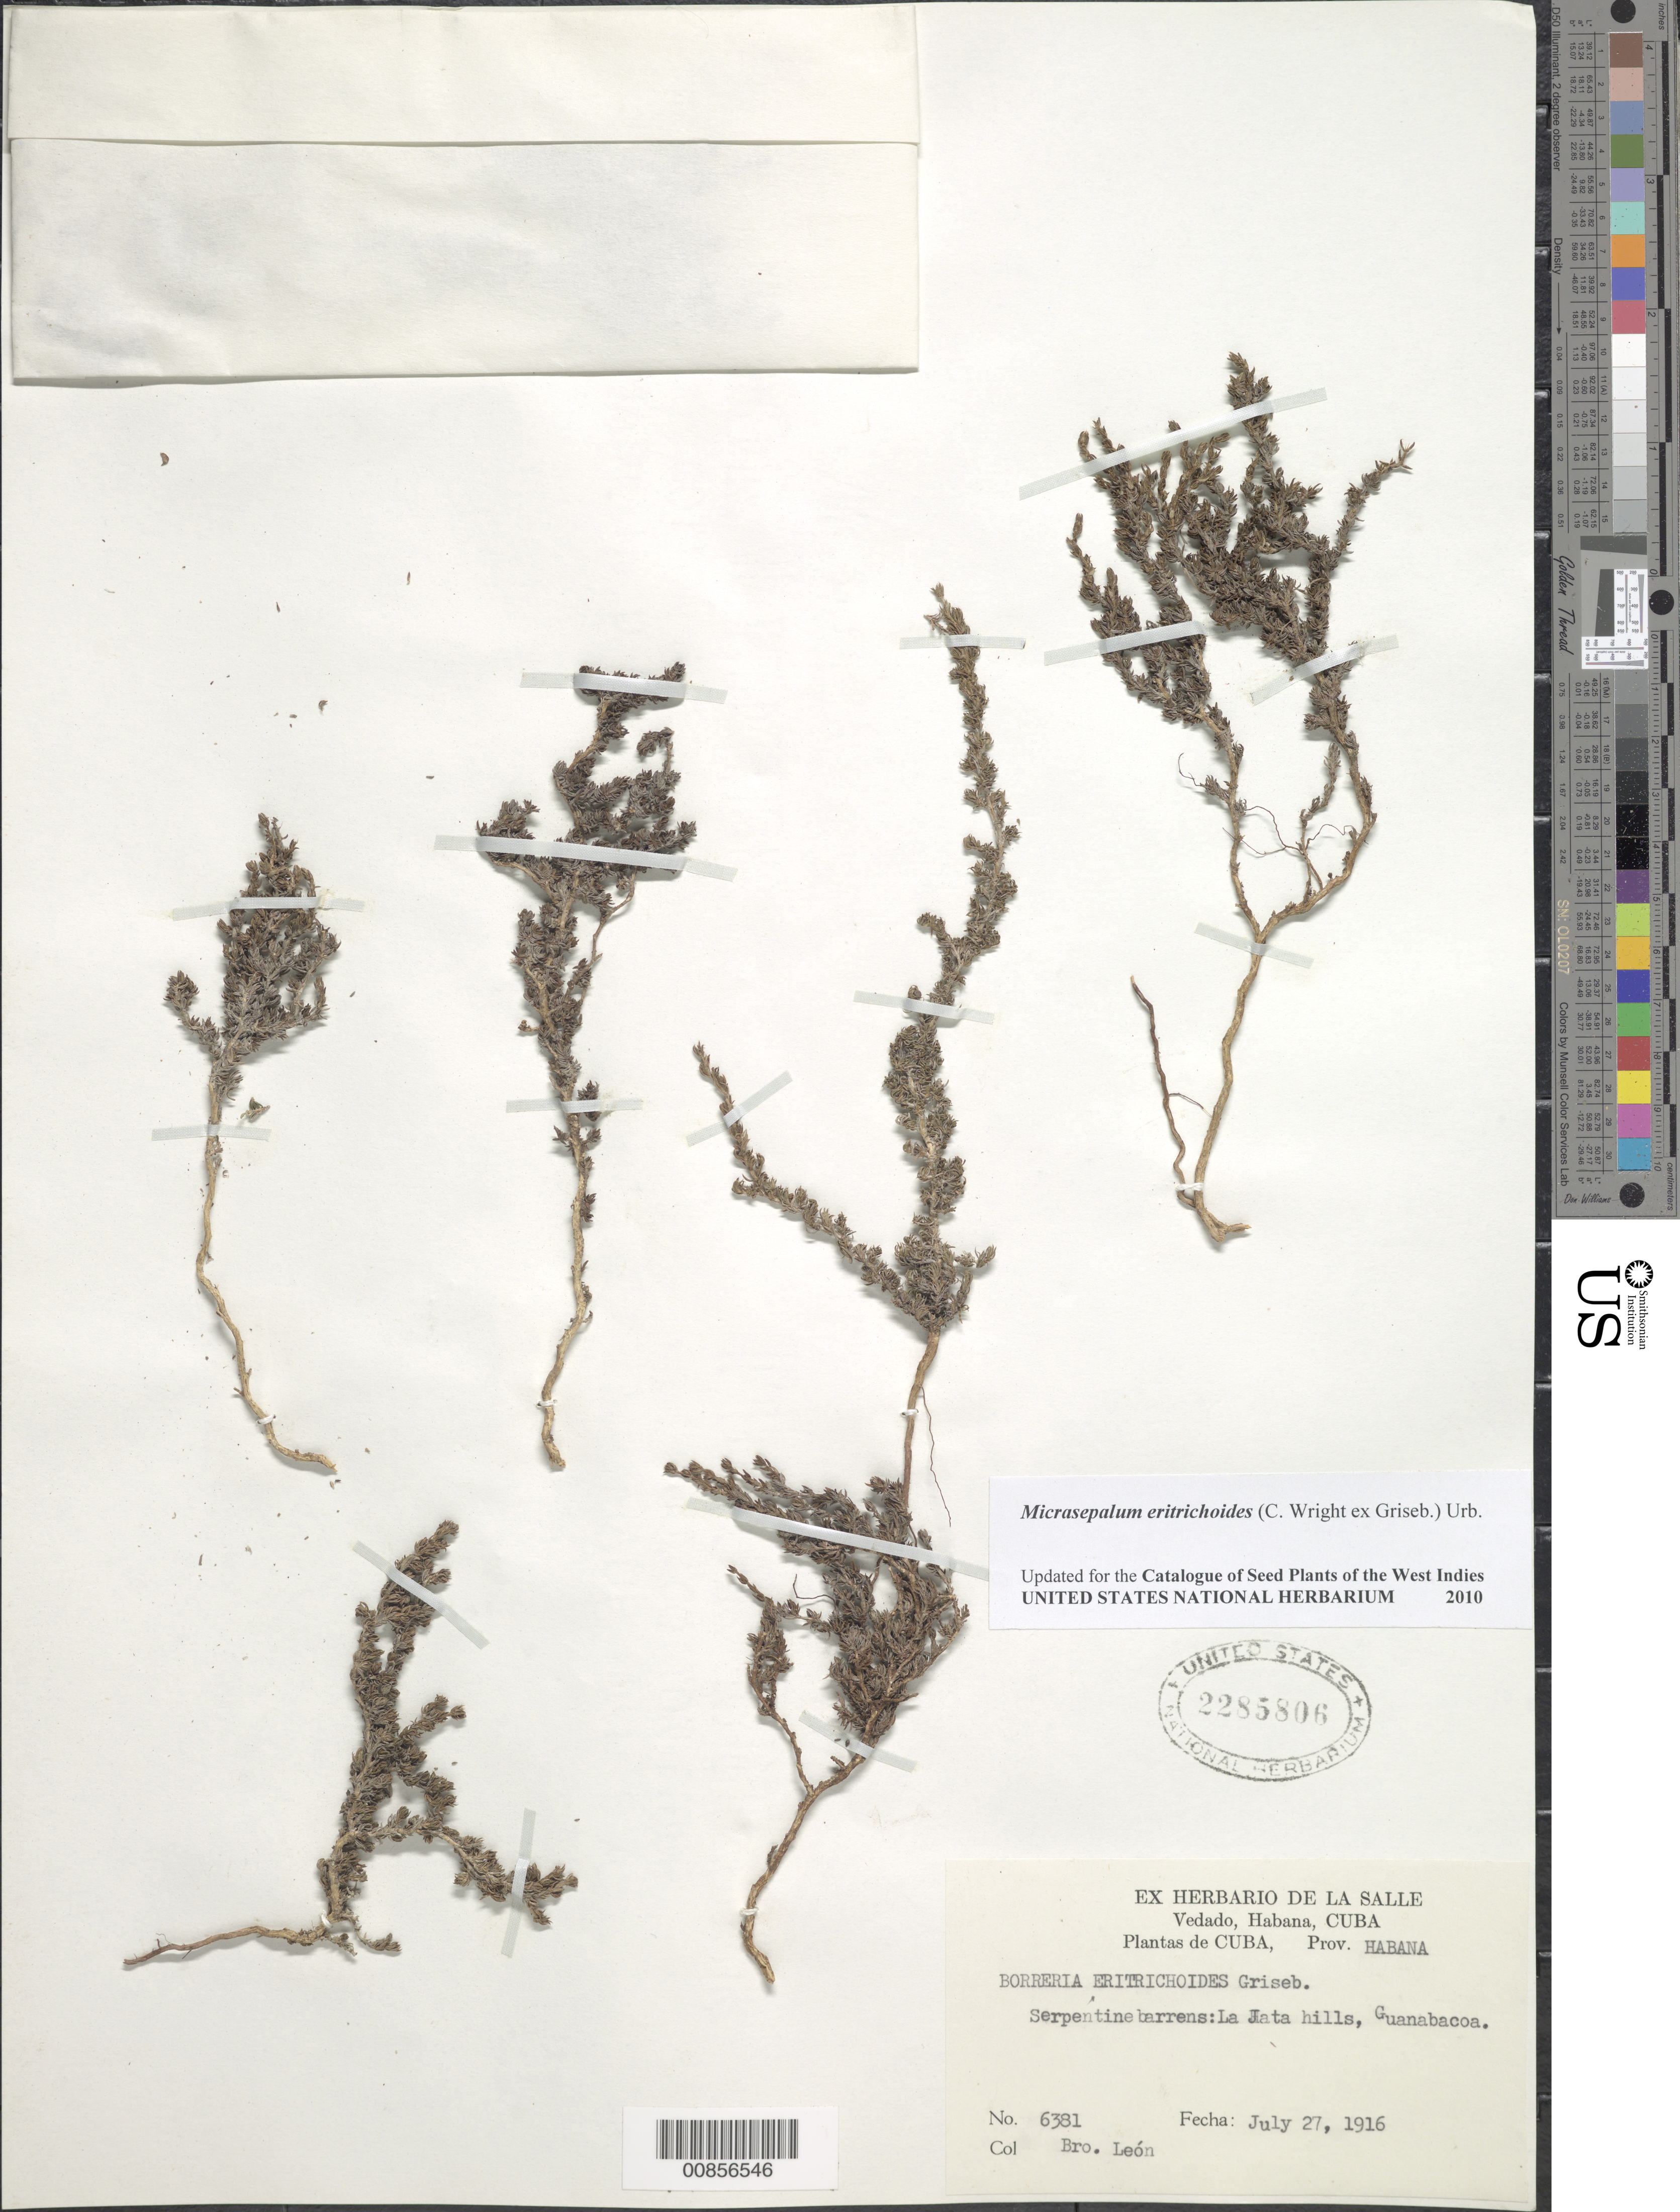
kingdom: Plantae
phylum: Tracheophyta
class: Magnoliopsida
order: Gentianales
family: Rubiaceae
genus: Micrasepalum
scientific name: Micrasepalum eritrichoides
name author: (C. Wright ex Griseb.) Urb.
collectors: Bro. León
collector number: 6381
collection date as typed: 27 Jul 1916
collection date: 1916-07-27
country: Cuba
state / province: La Habana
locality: La Jata hills, Guanabacoa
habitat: Serpentine barrens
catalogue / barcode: US 2285806